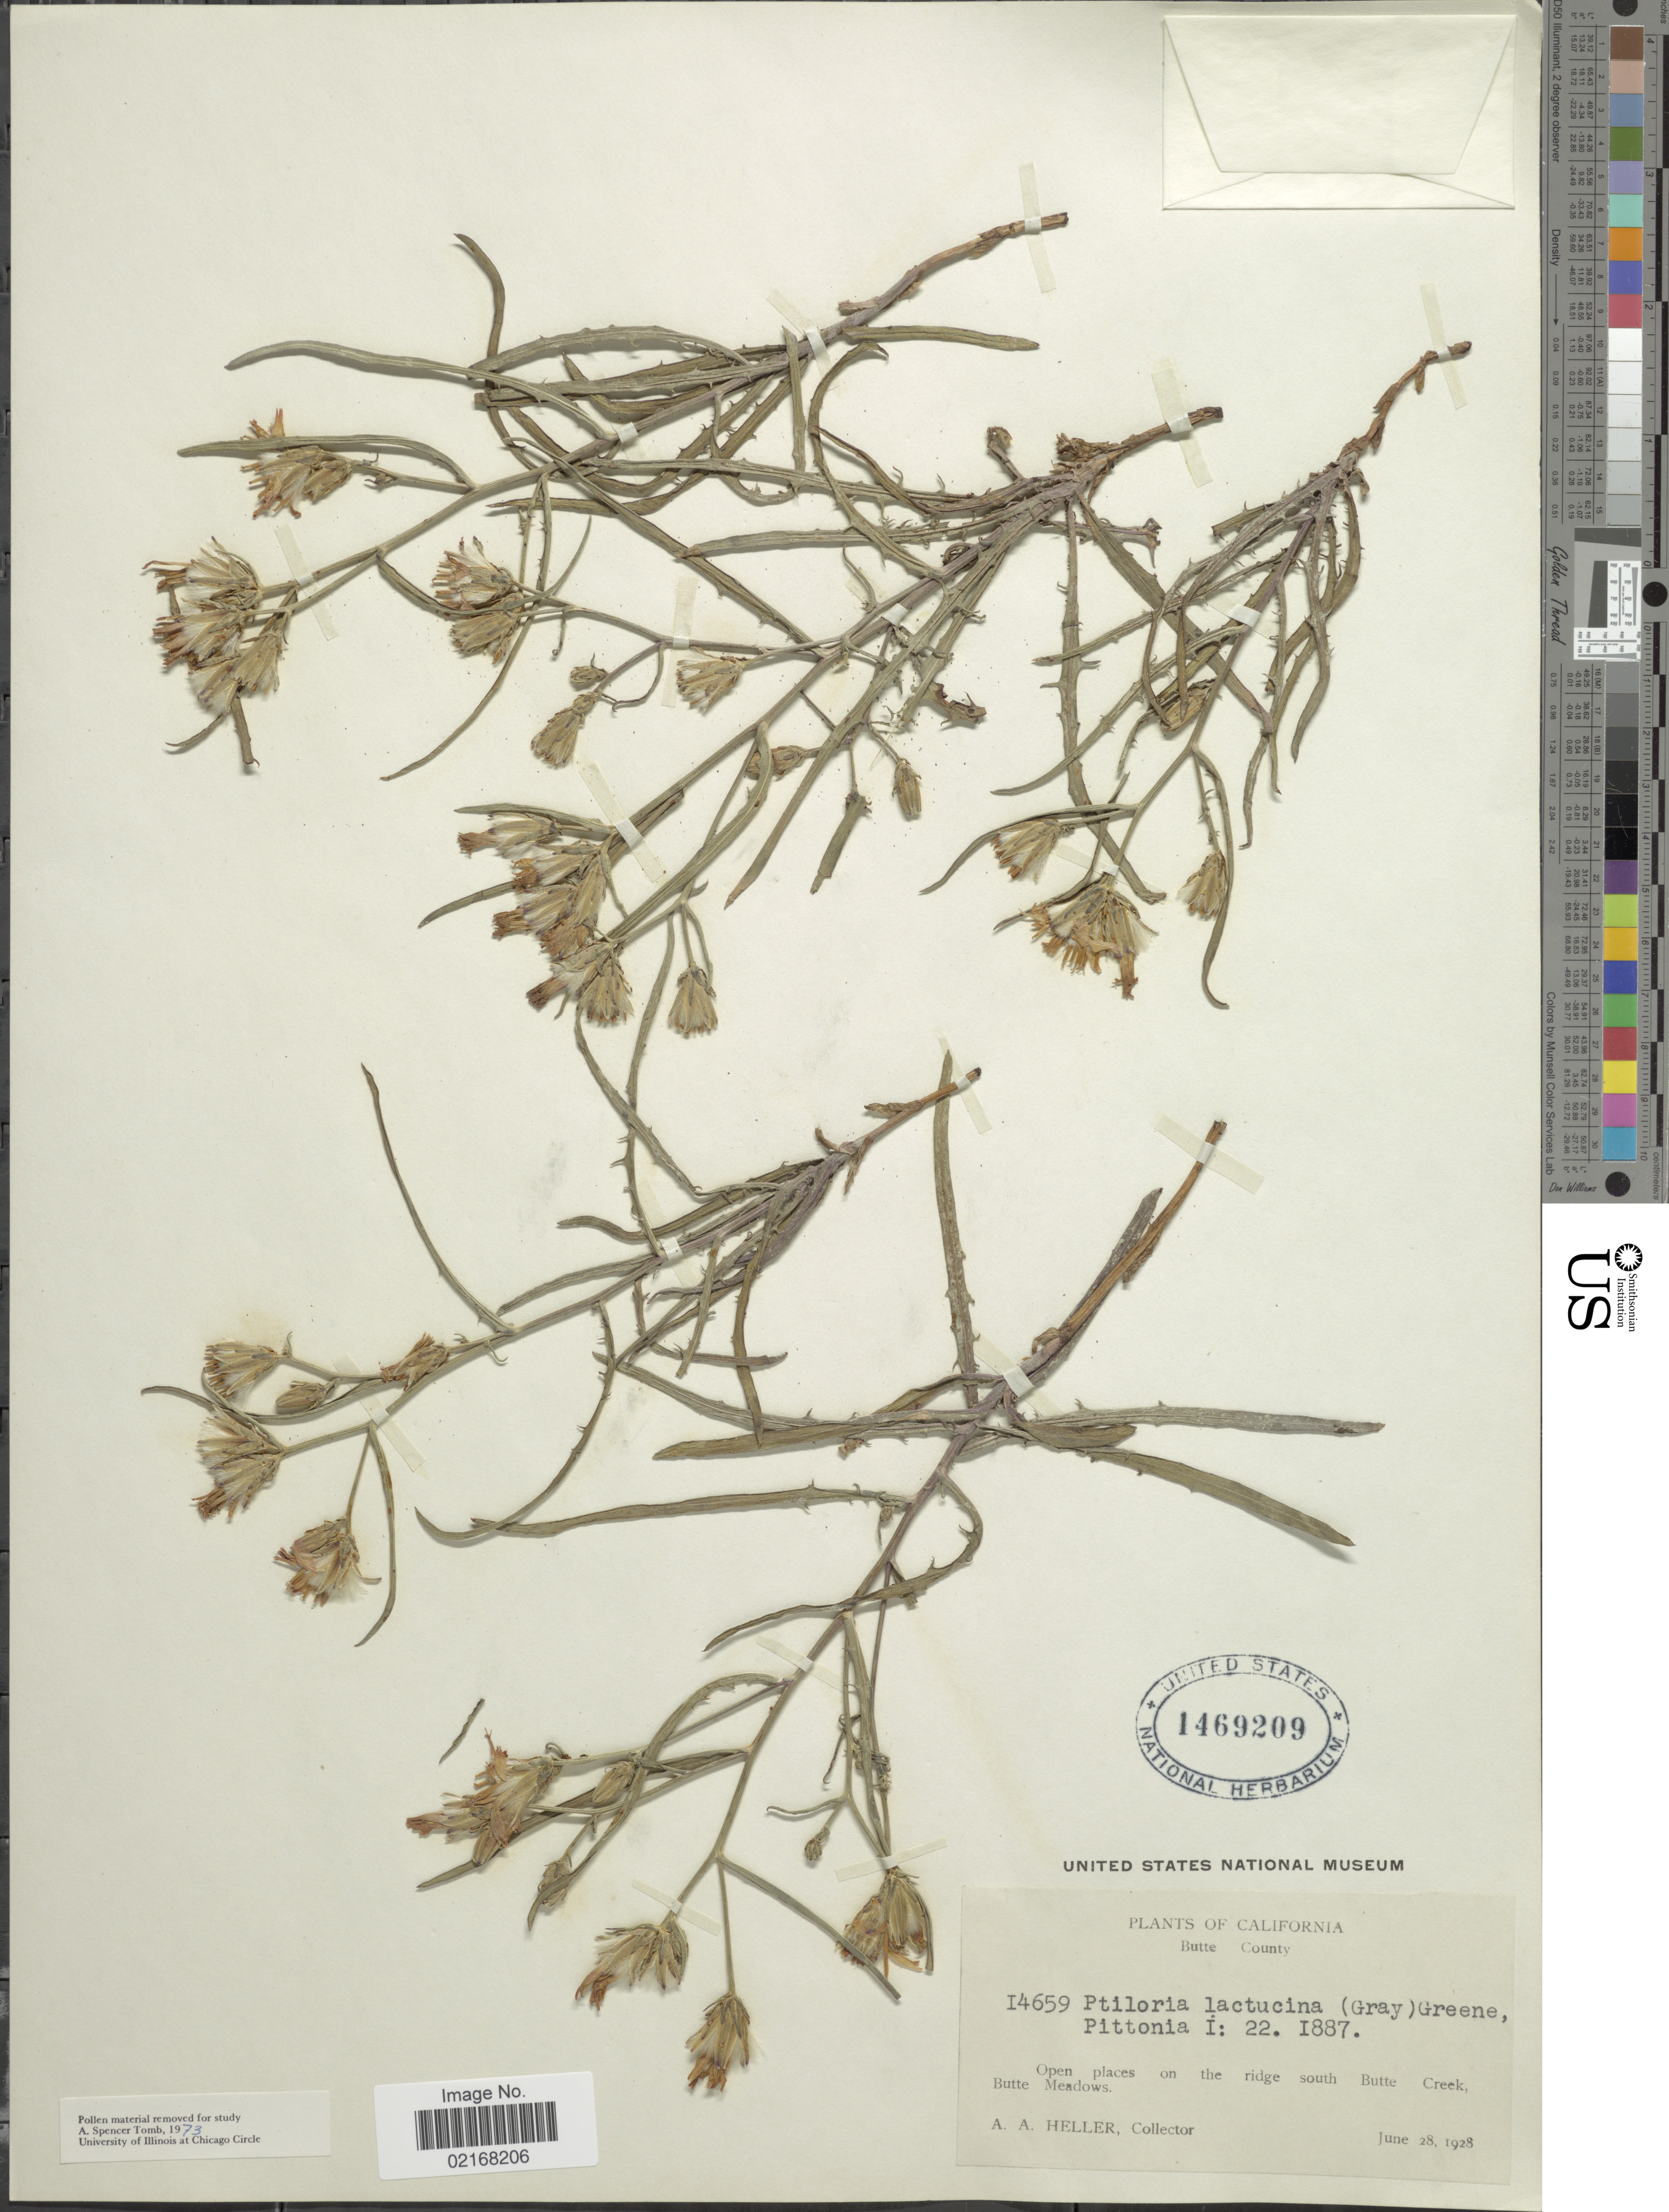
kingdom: Plantae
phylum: Tracheophyta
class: Magnoliopsida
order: Asterales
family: Asteraceae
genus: Stephanomeria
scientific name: Stephanomeria lactucina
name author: A. Gray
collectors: A. A. Heller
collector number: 14659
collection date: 1928-06-28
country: United States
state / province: California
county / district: Butte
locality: Butte County. Open places on the ridge south Butte Creek, Butte Meadows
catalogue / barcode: US 1469209